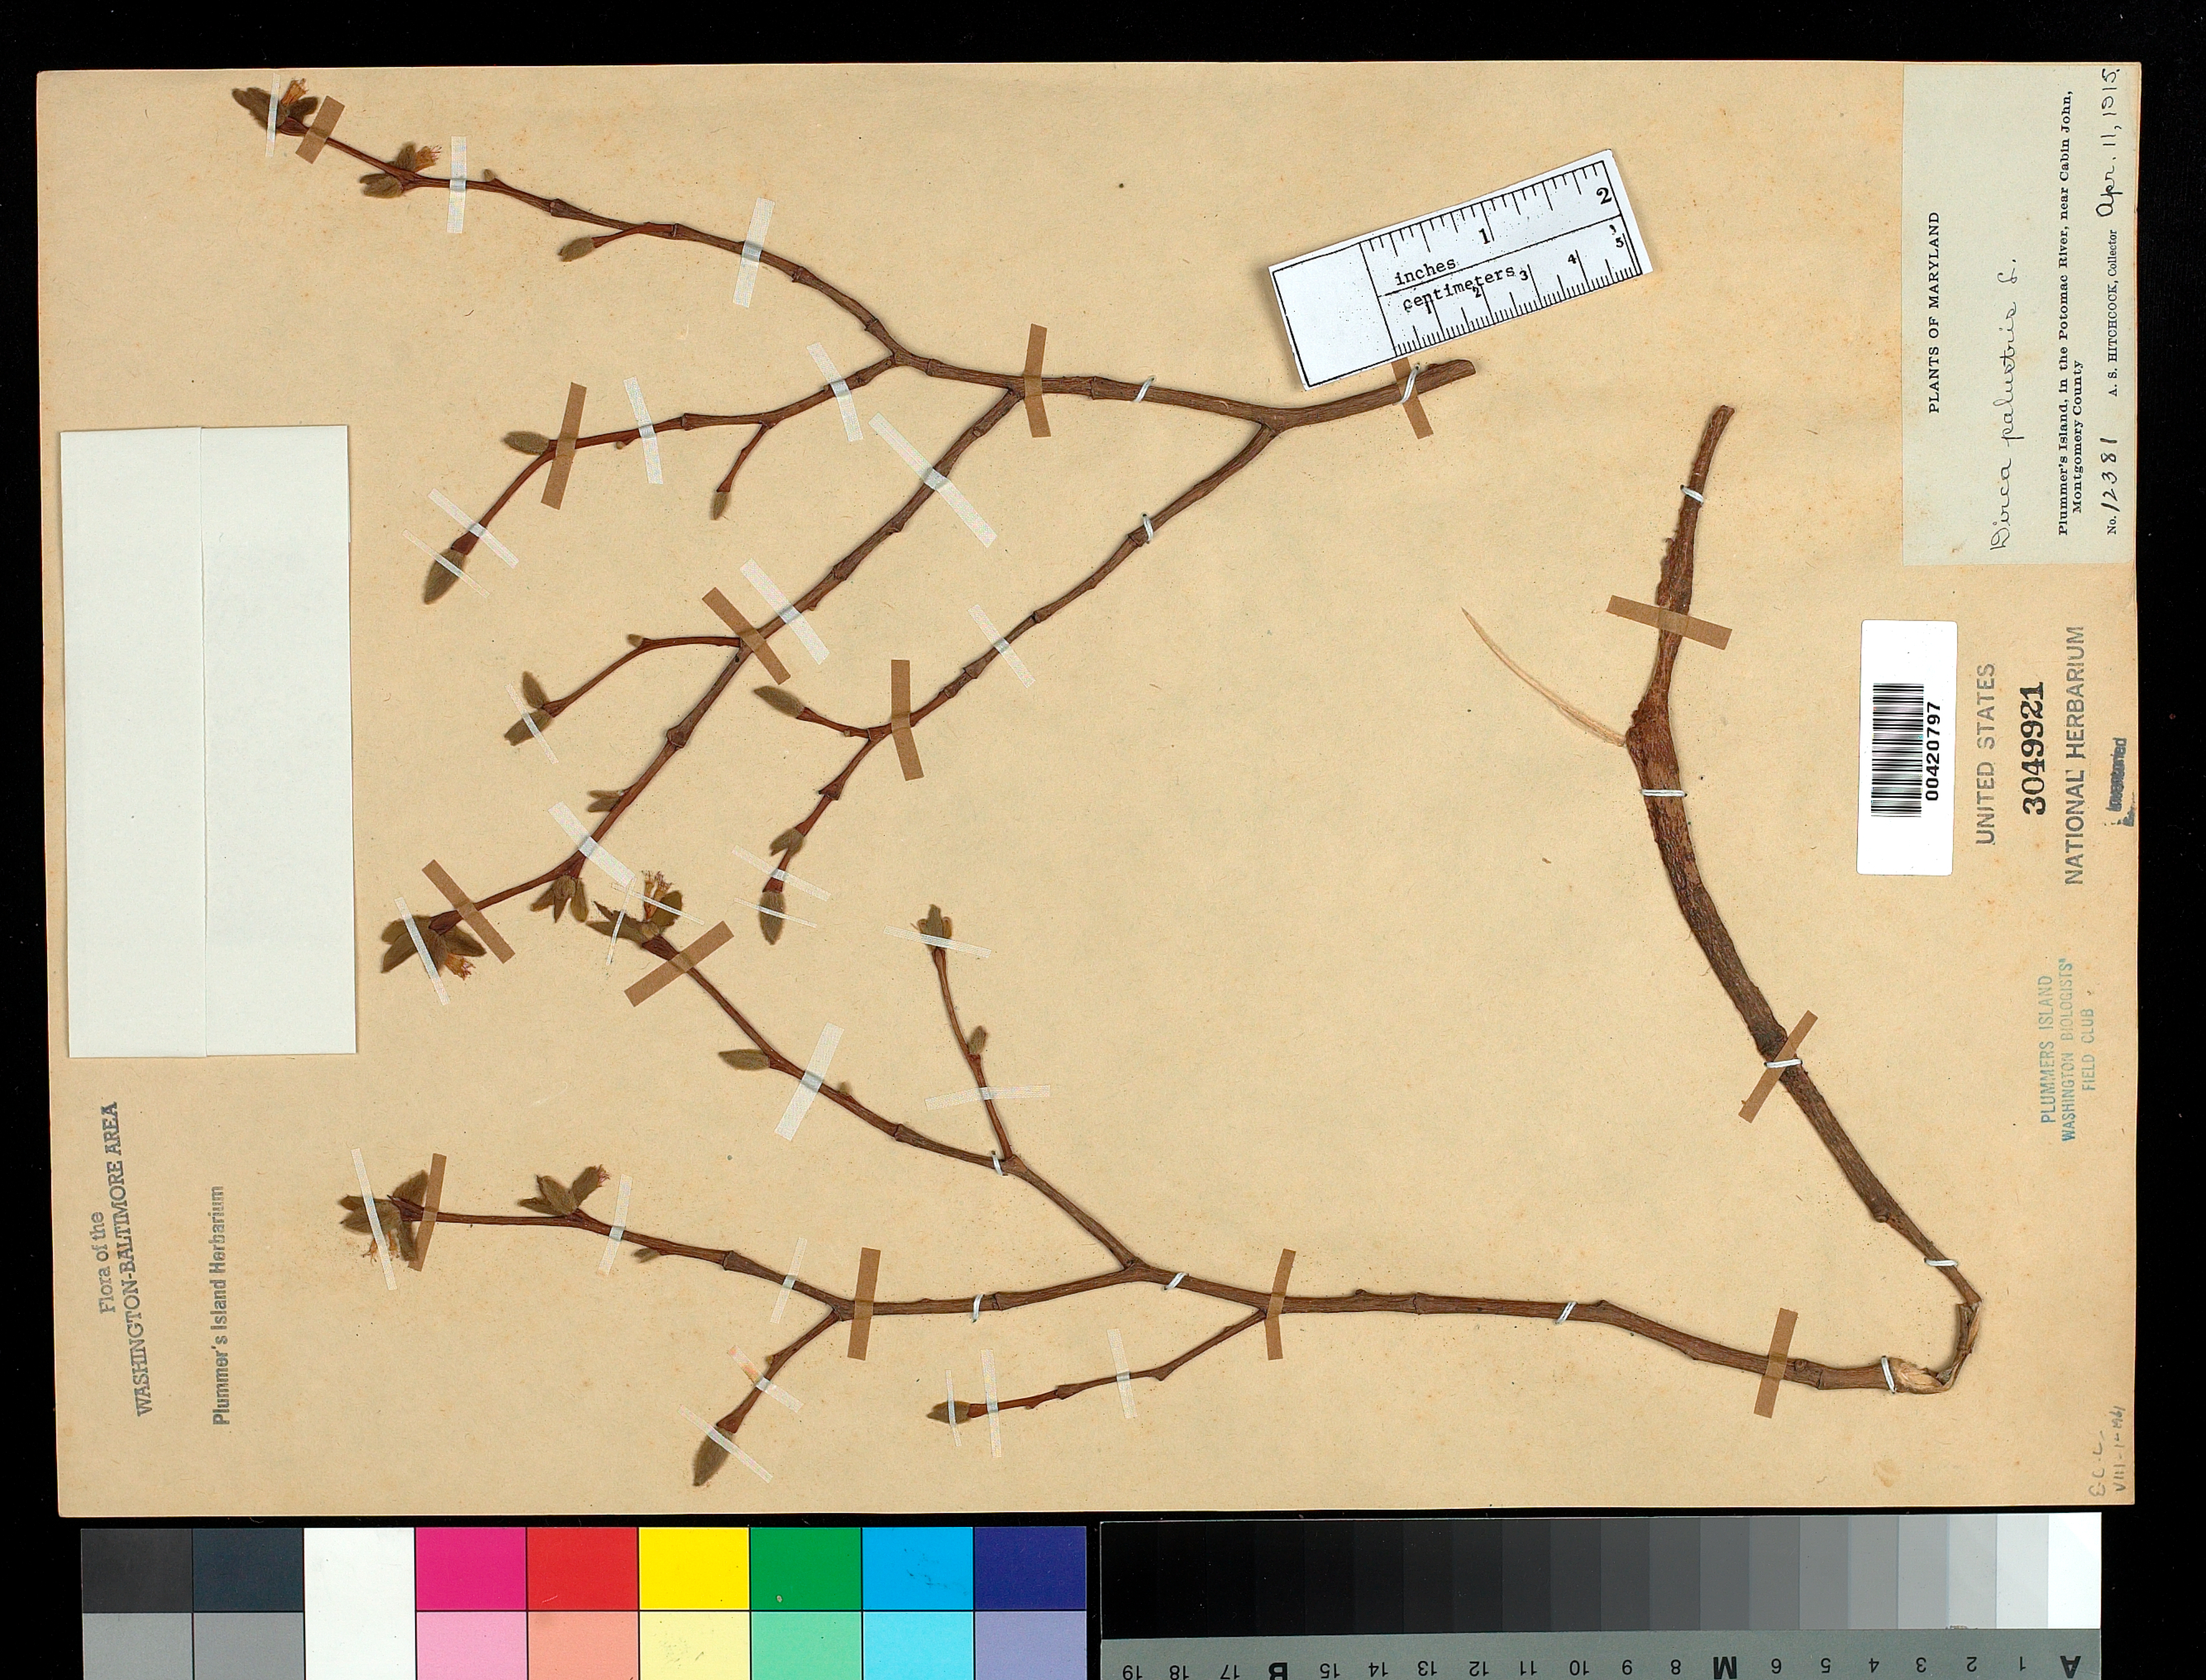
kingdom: Plantae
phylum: Tracheophyta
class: Magnoliopsida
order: Malvales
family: Thymelaeaceae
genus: Dirca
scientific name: Dirca palustris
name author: L.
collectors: A. S. Hitchcock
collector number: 12381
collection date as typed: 11 Apr 1915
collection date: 1915-04-11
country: United States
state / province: Maryland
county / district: Montgomery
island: Plummers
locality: Plummer's Island C. & O. Canal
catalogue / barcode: US 3049921